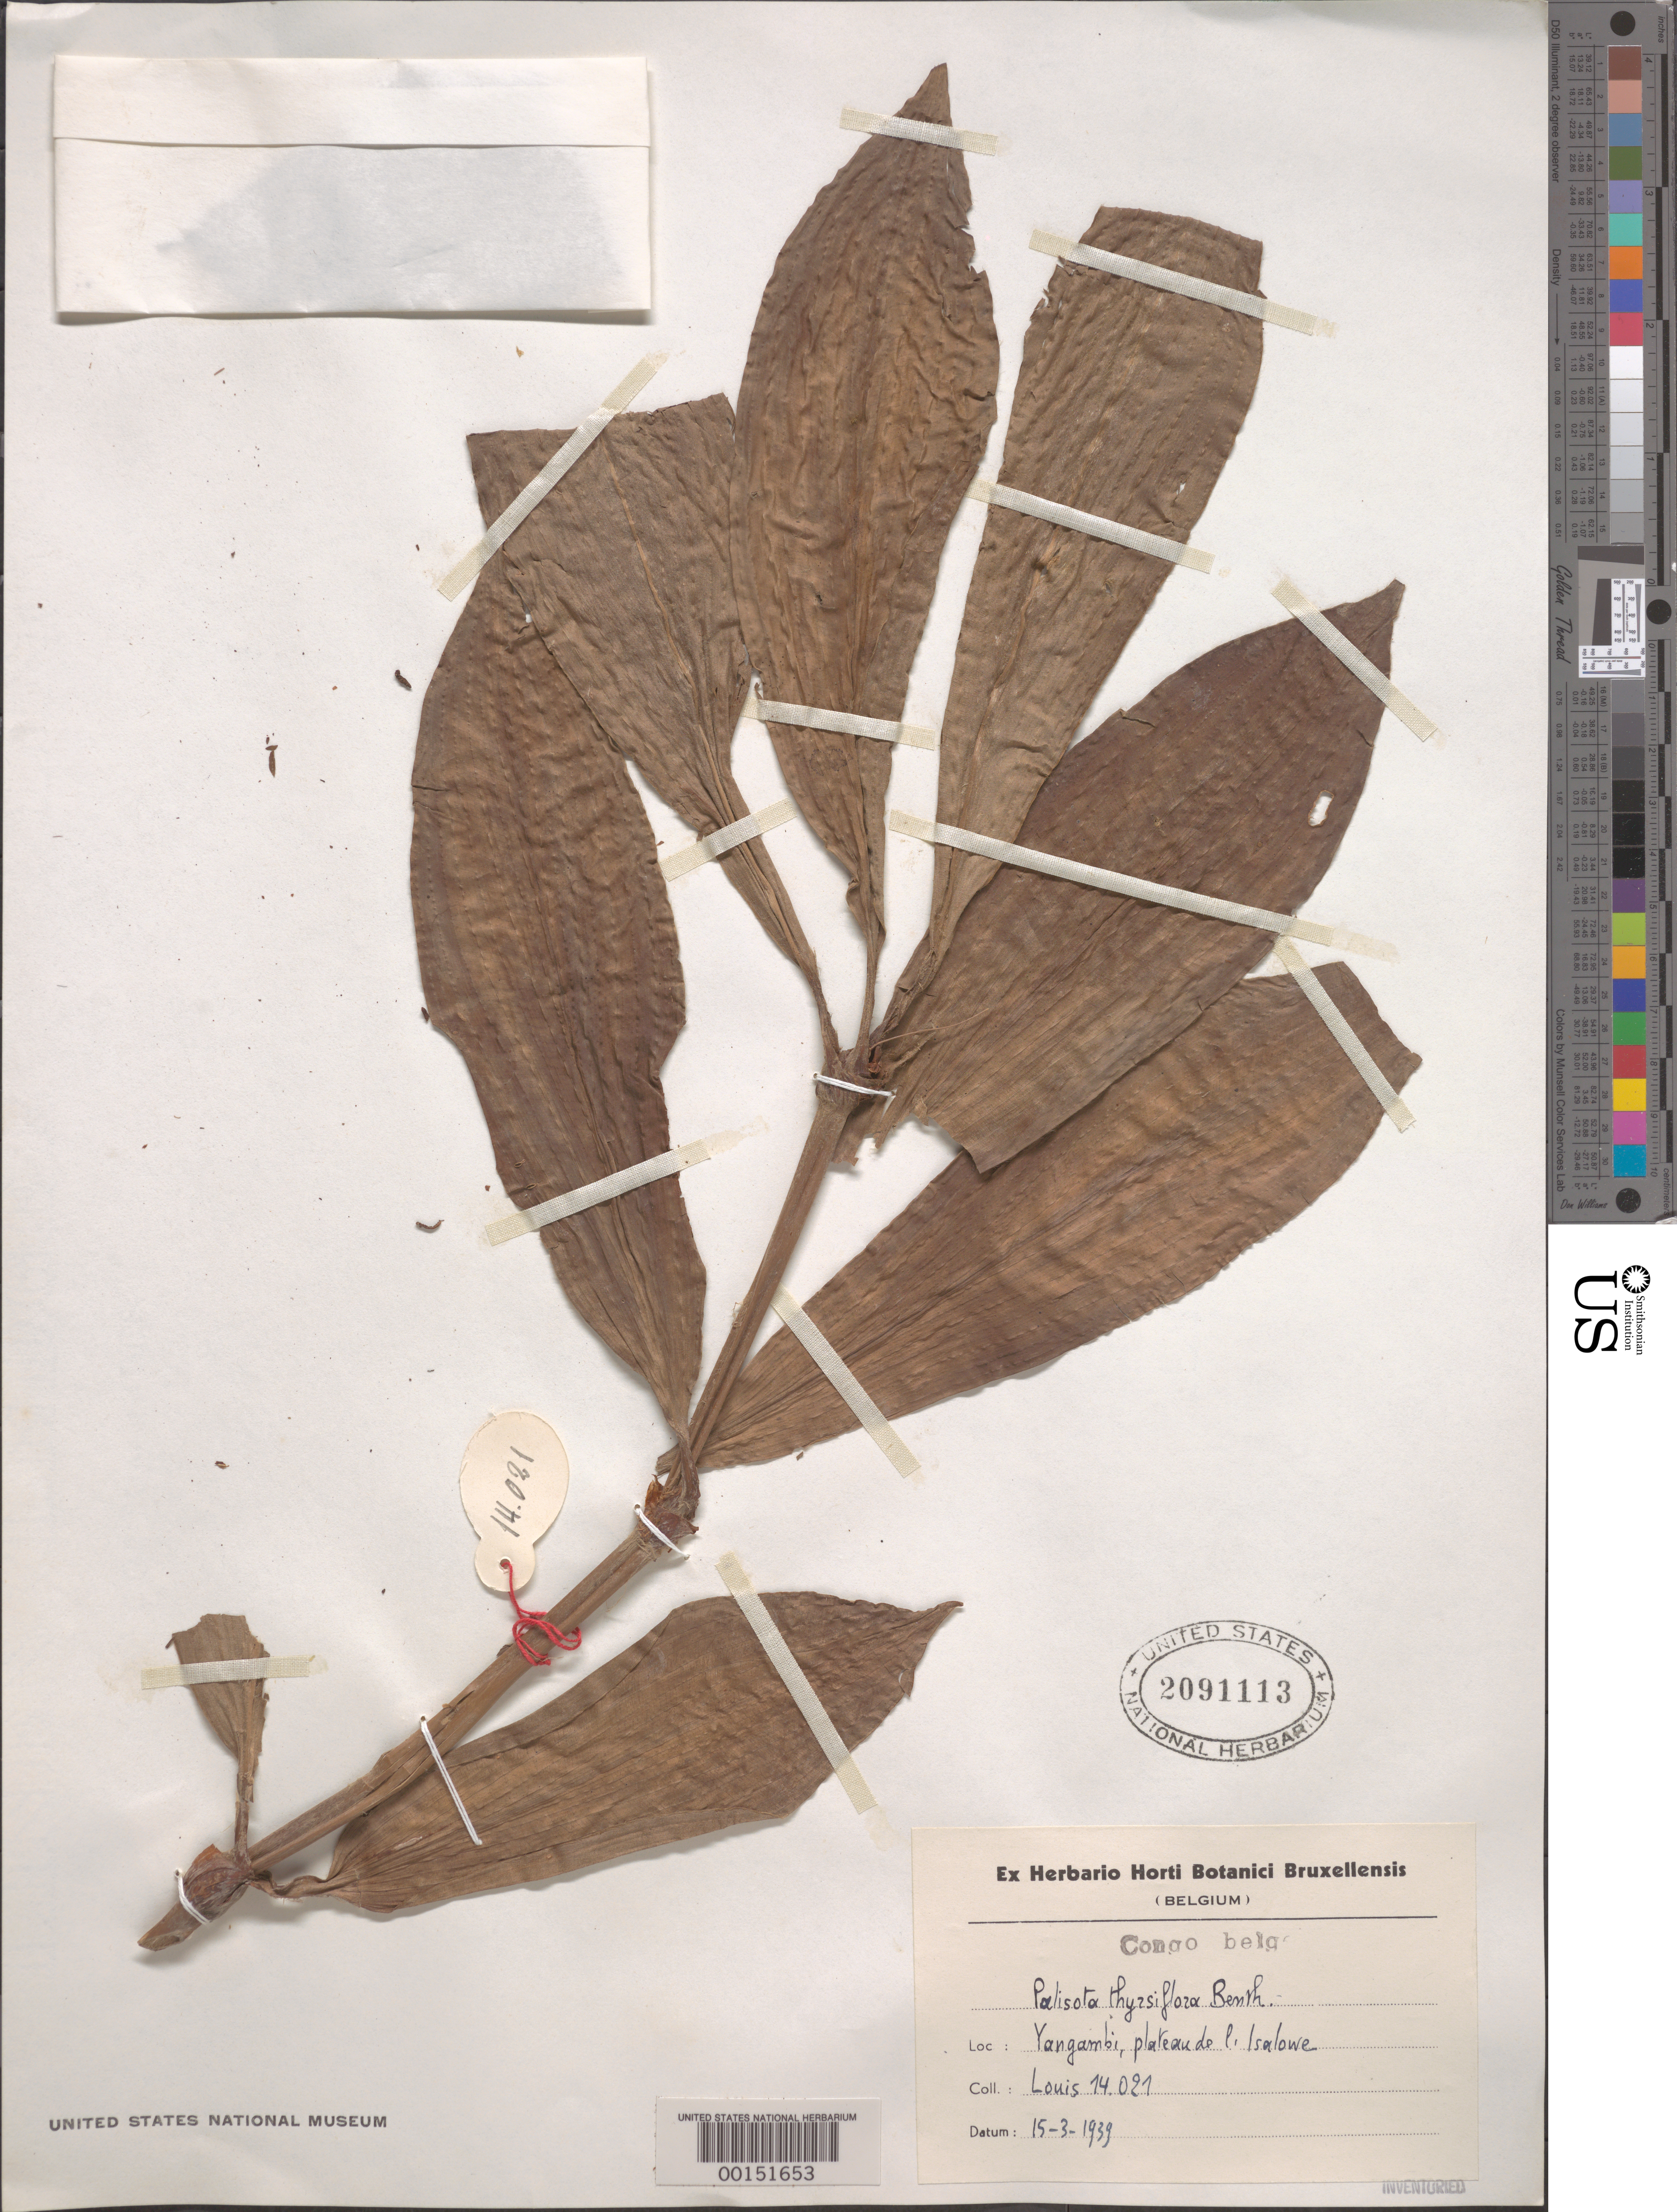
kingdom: Plantae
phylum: Tracheophyta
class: Liliopsida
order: Commelinales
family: Commelinaceae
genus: Palisota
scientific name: Palisota hirsuta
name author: (Thunb.) K. Schum.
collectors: J. Louis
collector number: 14021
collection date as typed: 15 Mar 1939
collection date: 1939-03-15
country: Congo, Democratic Republic of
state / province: Tshopo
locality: Yangambe, plateau de l'lsalowe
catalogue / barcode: US 2091113